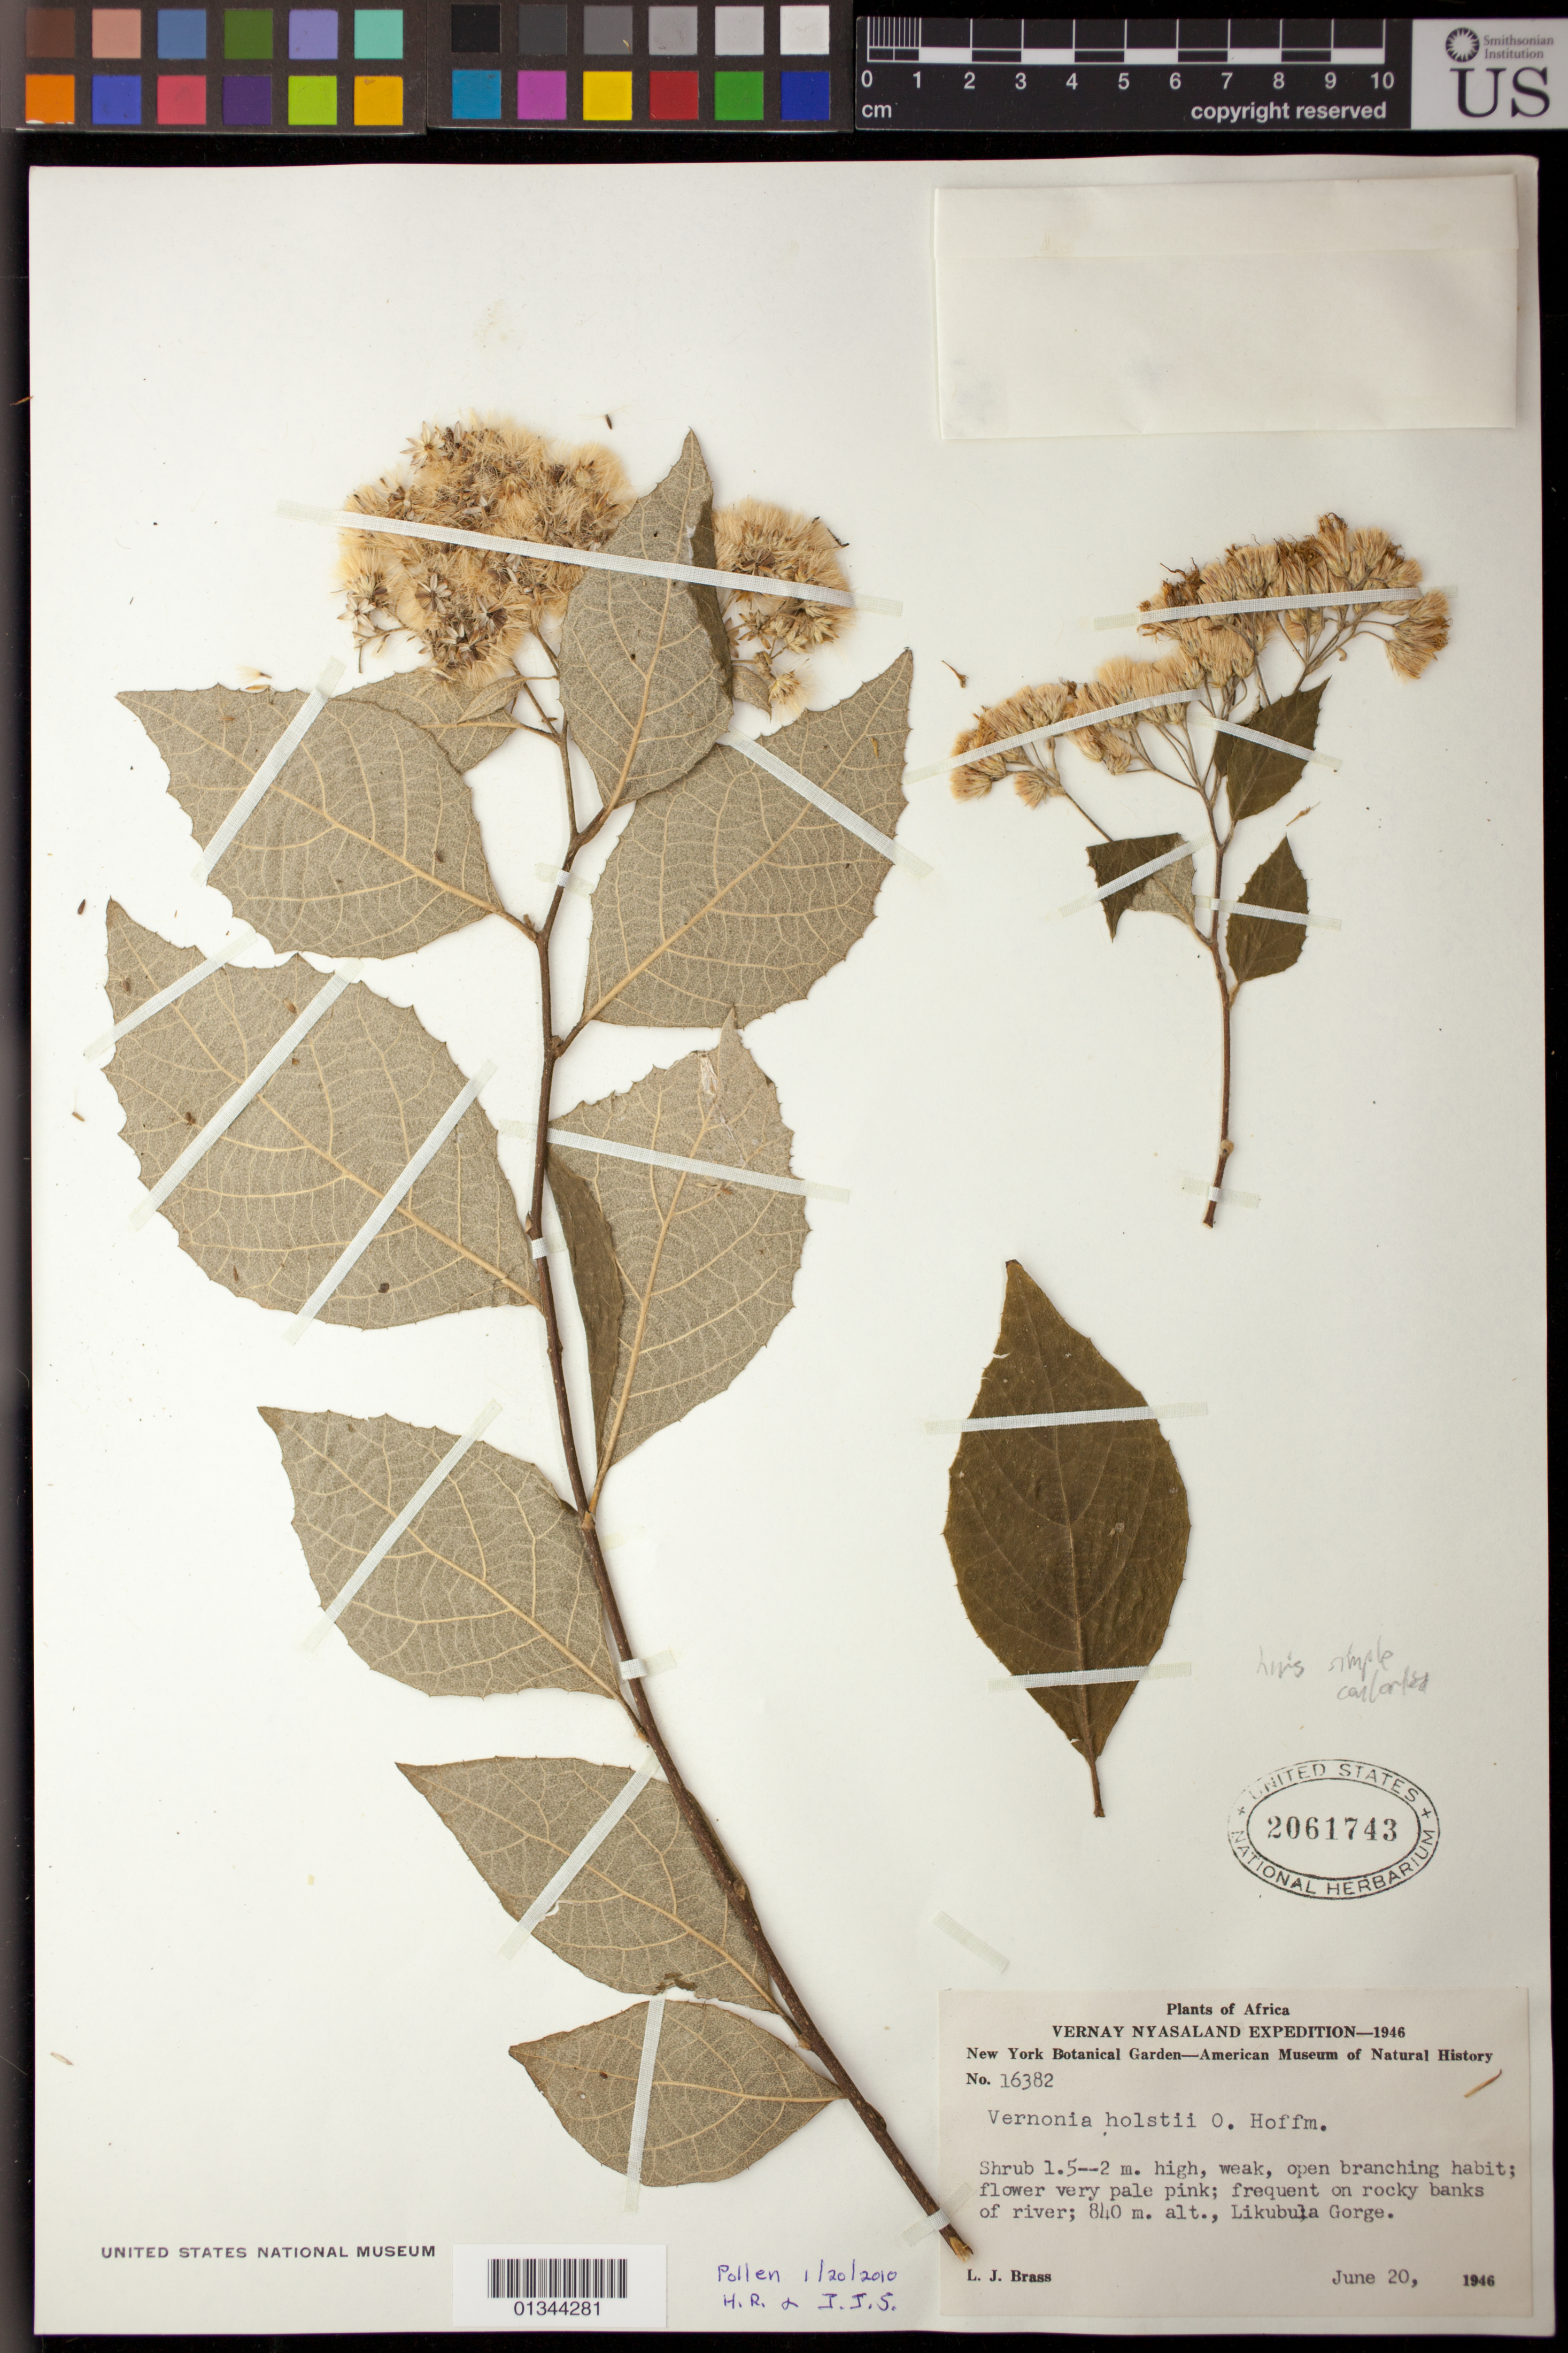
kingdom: Plantae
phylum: Tracheophyta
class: Magnoliopsida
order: Asterales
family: Asteraceae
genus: Vernonia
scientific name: Vernonia holstii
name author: O. Hoffm.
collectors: L. J. Brass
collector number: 16382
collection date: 1946-06-20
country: Malawi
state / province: Southern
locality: Likubula Gorge [Mulanje District]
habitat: on rocky banks of river.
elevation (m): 840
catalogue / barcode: US 2061743